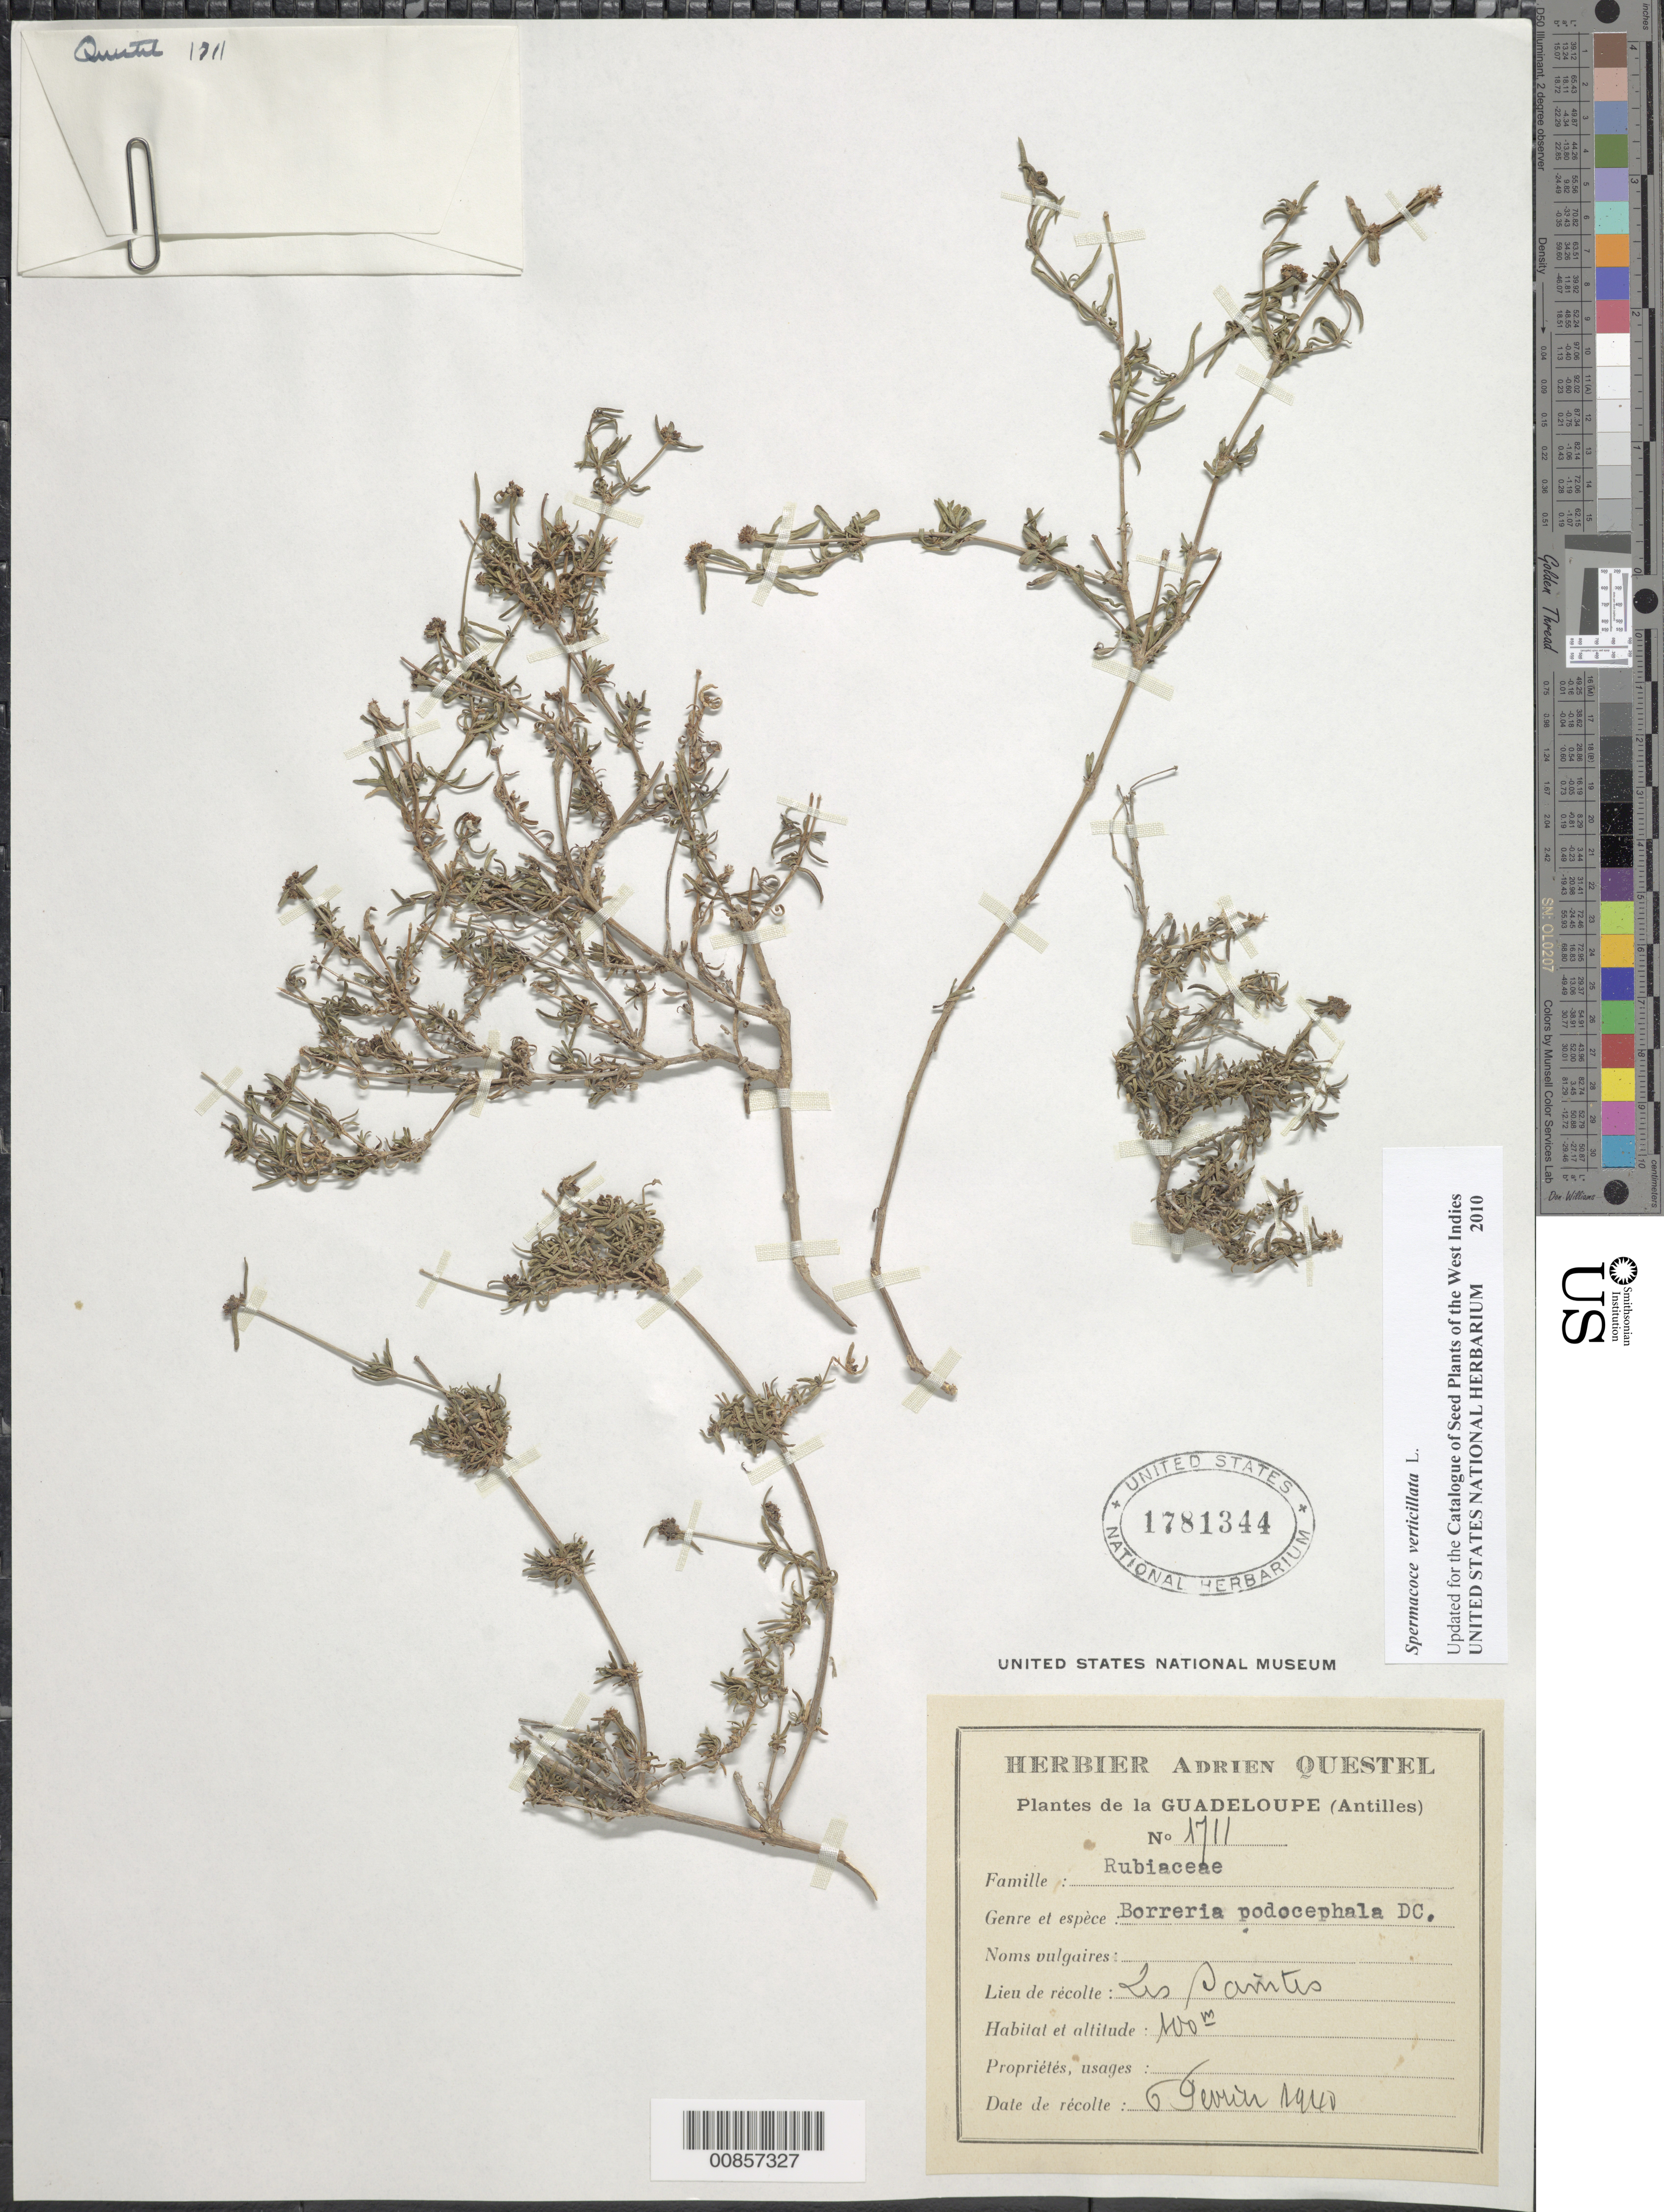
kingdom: Plantae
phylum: Tracheophyta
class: Magnoliopsida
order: Gentianales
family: Rubiaceae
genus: Spermacoce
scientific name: Spermacoce verticillata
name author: L.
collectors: A. Questel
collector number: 1711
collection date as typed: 06 Feb 1940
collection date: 1940-02-06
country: Guadeloupe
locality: Les Saintes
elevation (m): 100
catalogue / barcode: US 1781344